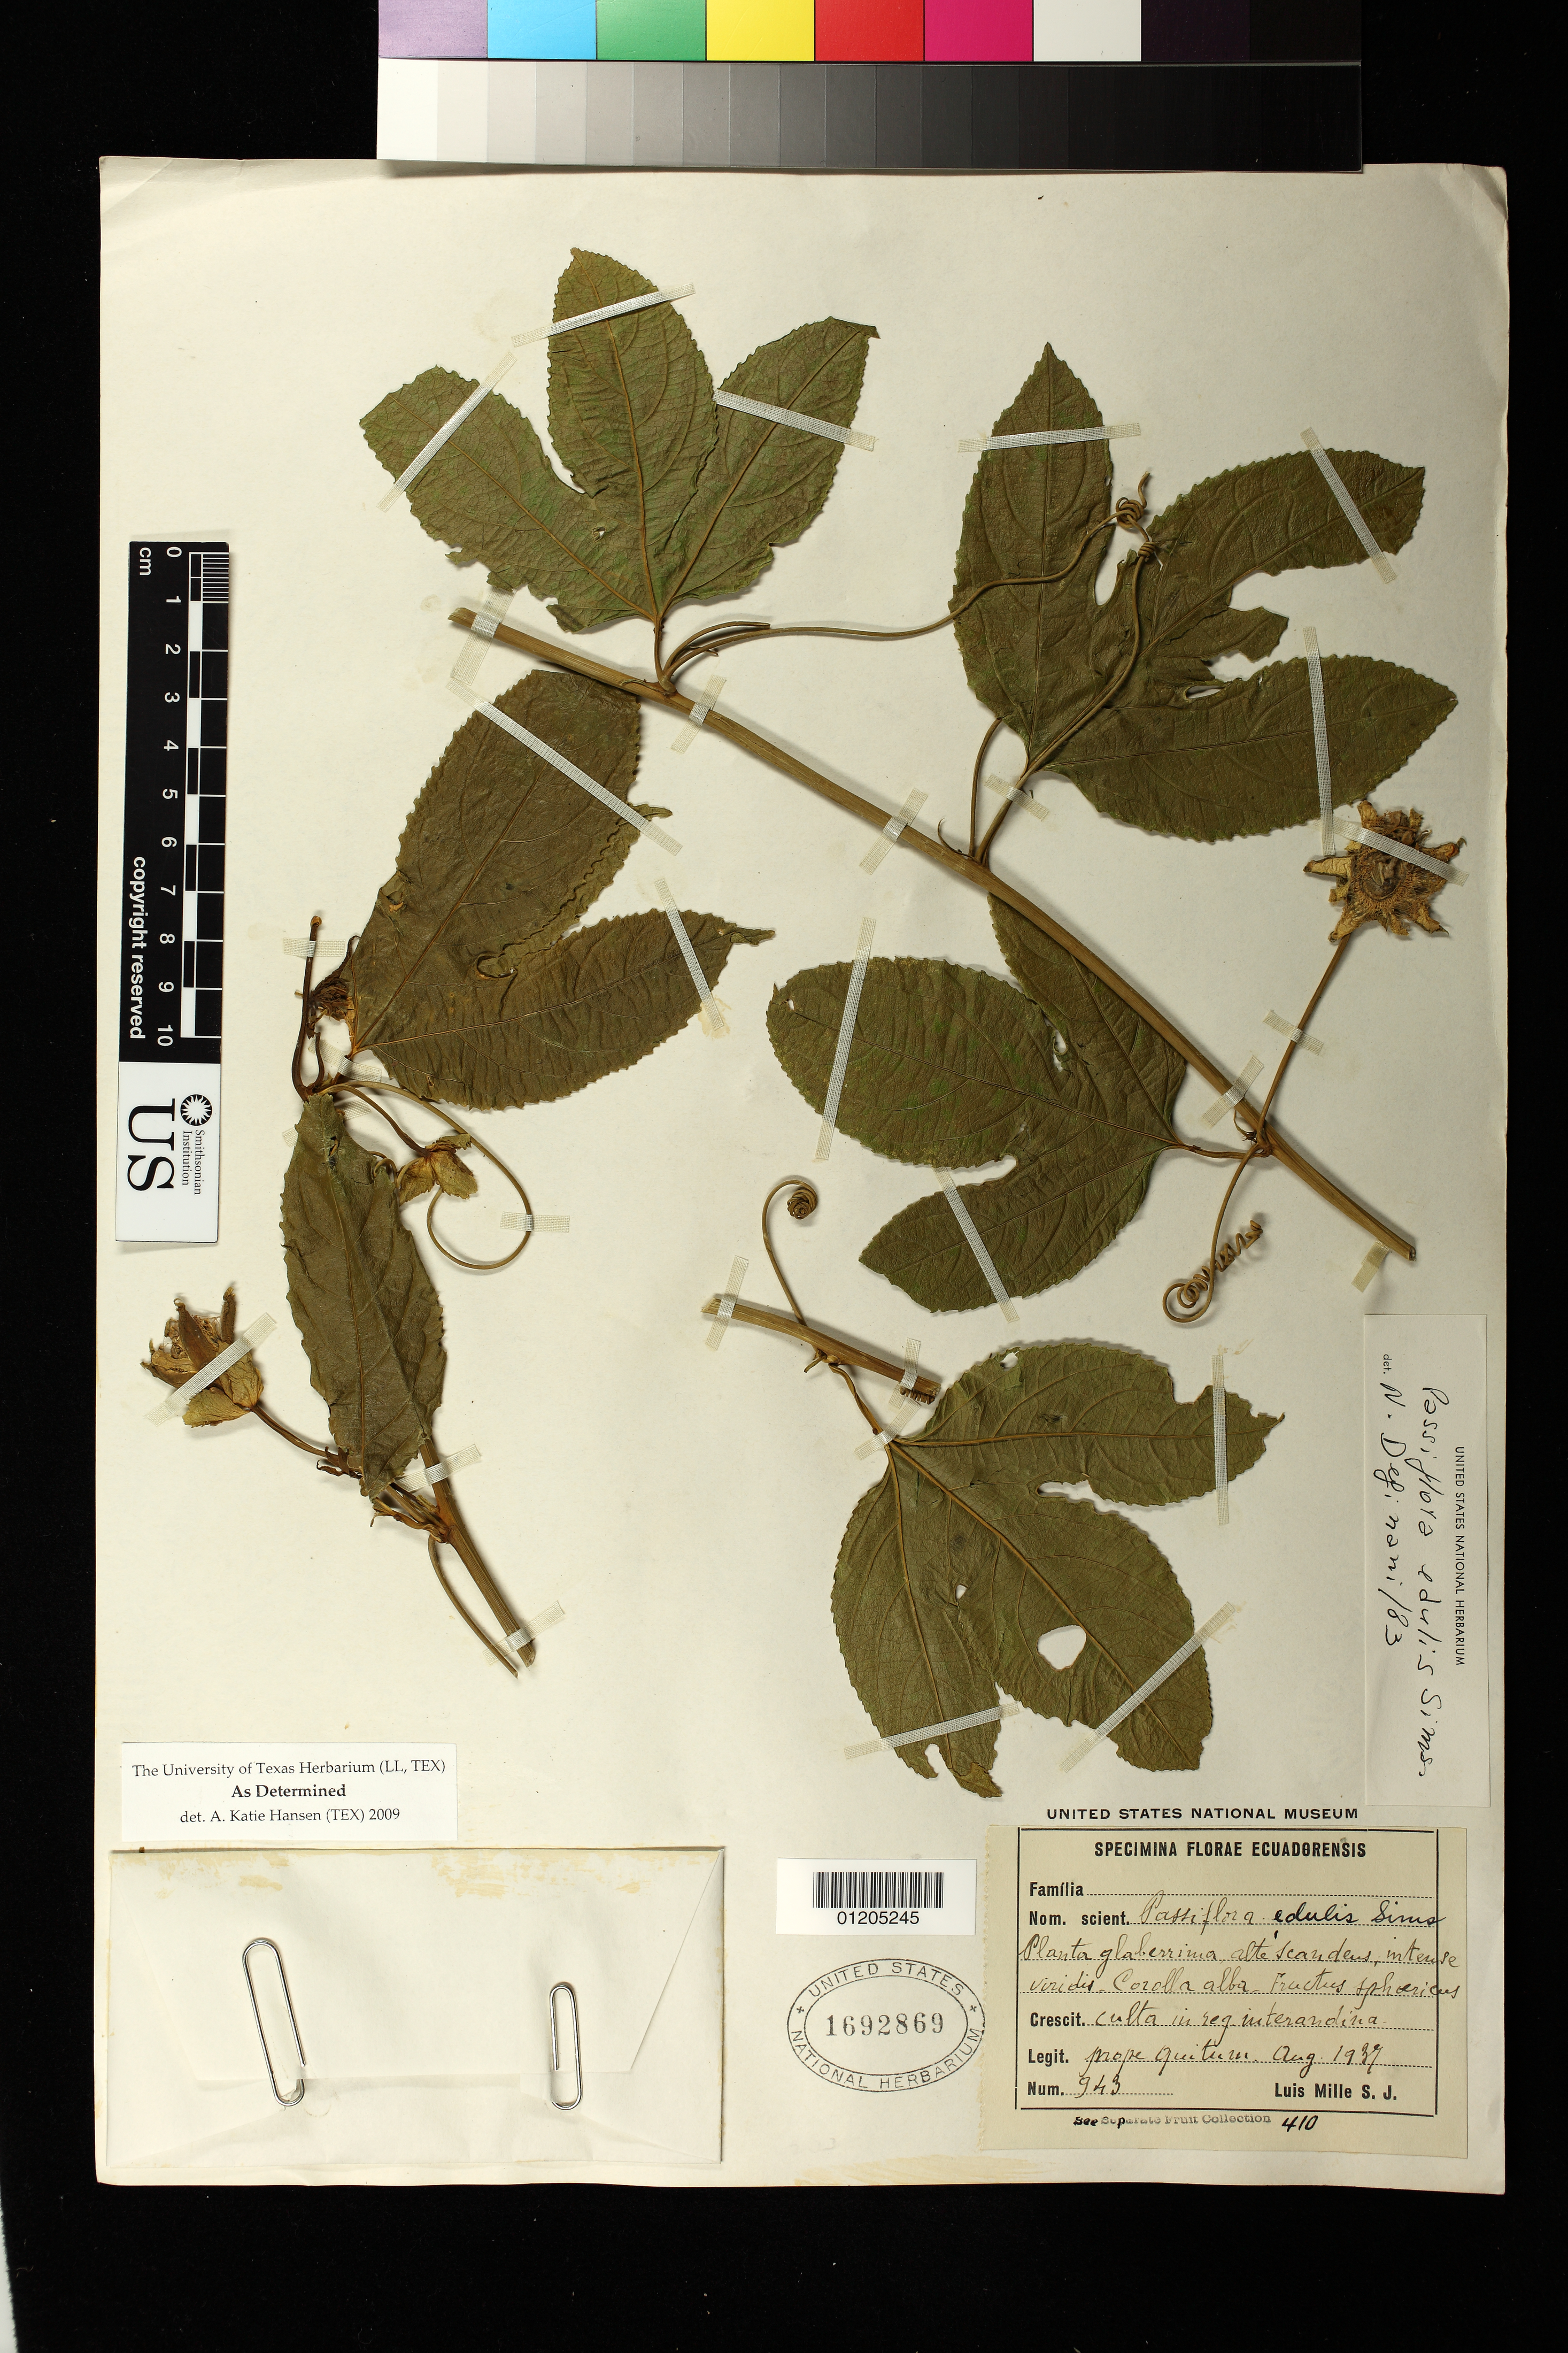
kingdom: Plantae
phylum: Tracheophyta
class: Magnoliopsida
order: Malpighiales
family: Passifloraceae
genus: Passiflora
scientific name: Passiflora edulis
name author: Sims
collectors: L. Mille S.J.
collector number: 943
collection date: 1939-08-01/1939-08-31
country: Ecuador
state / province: Pichincha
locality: prope (Quitum) Quito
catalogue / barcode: US 1692869